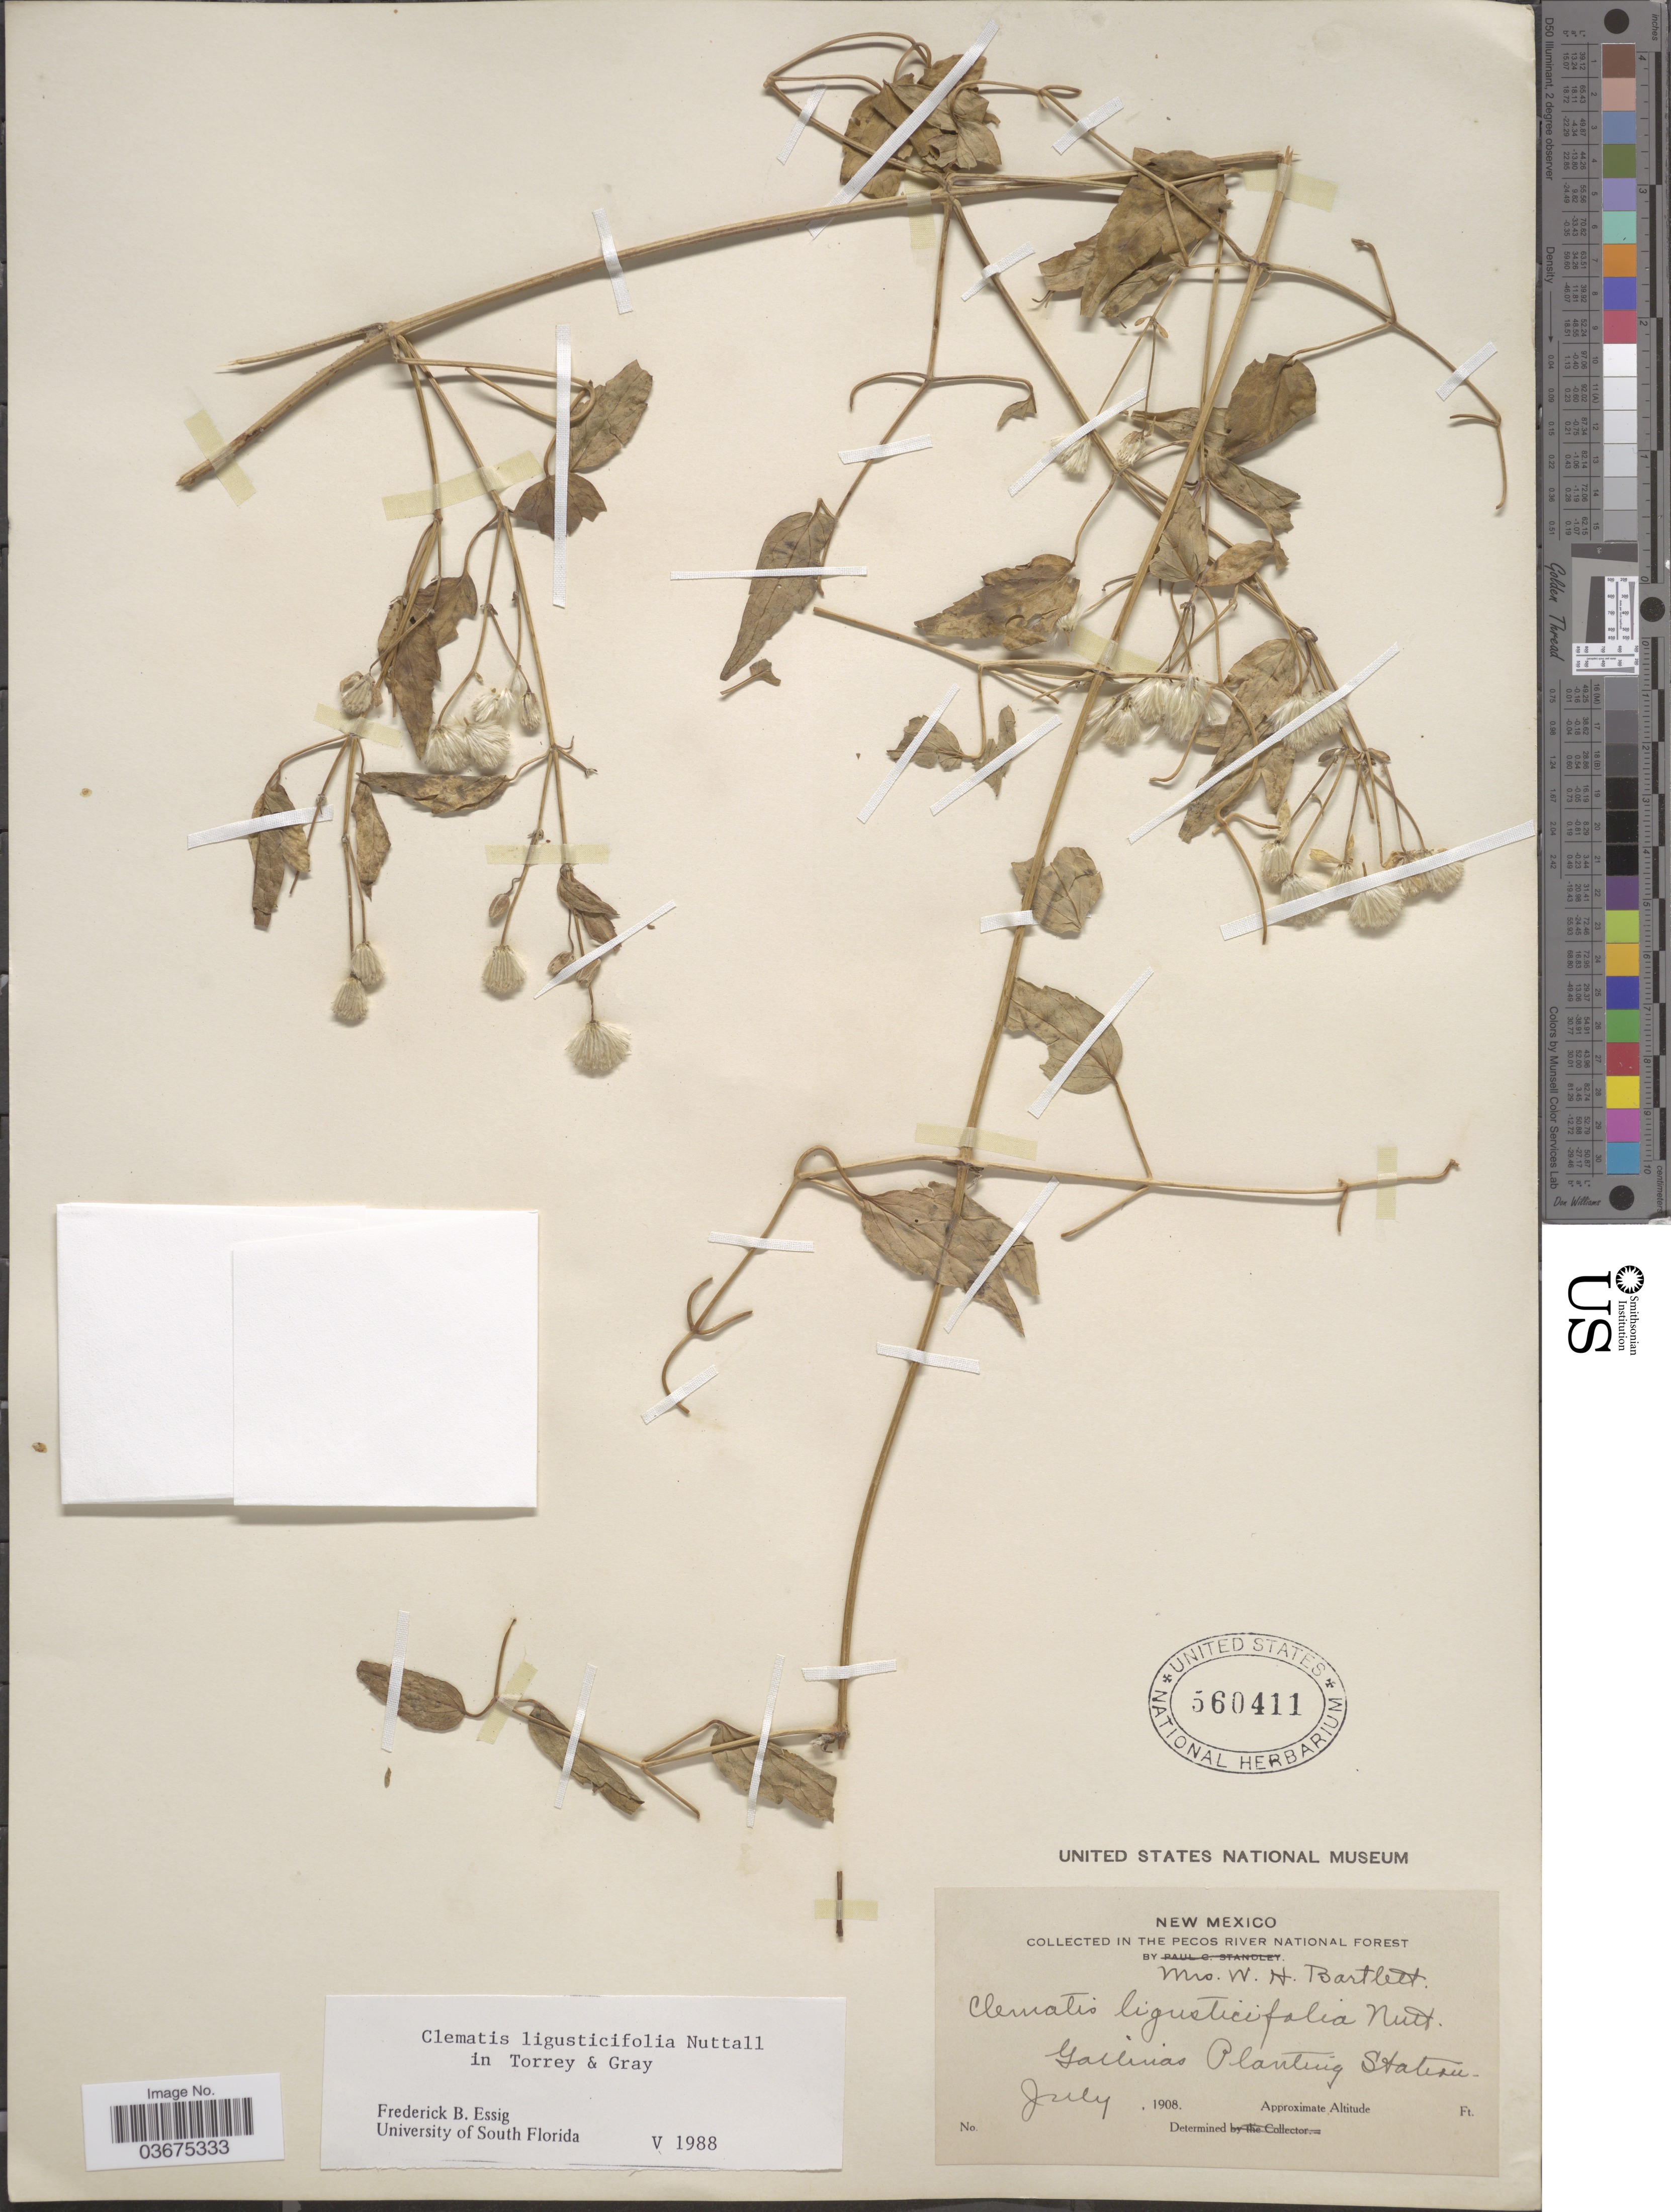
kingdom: Plantae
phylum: Tracheophyta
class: Magnoliopsida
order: Ranunculales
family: Ranunculaceae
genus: Clematis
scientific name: Clematis ligusticifolia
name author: Nutt.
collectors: W. Bartlett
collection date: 1908-07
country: United States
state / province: New Mexico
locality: In the Pecos River National Forest. Gallinas Planting Station.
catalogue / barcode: US 560411